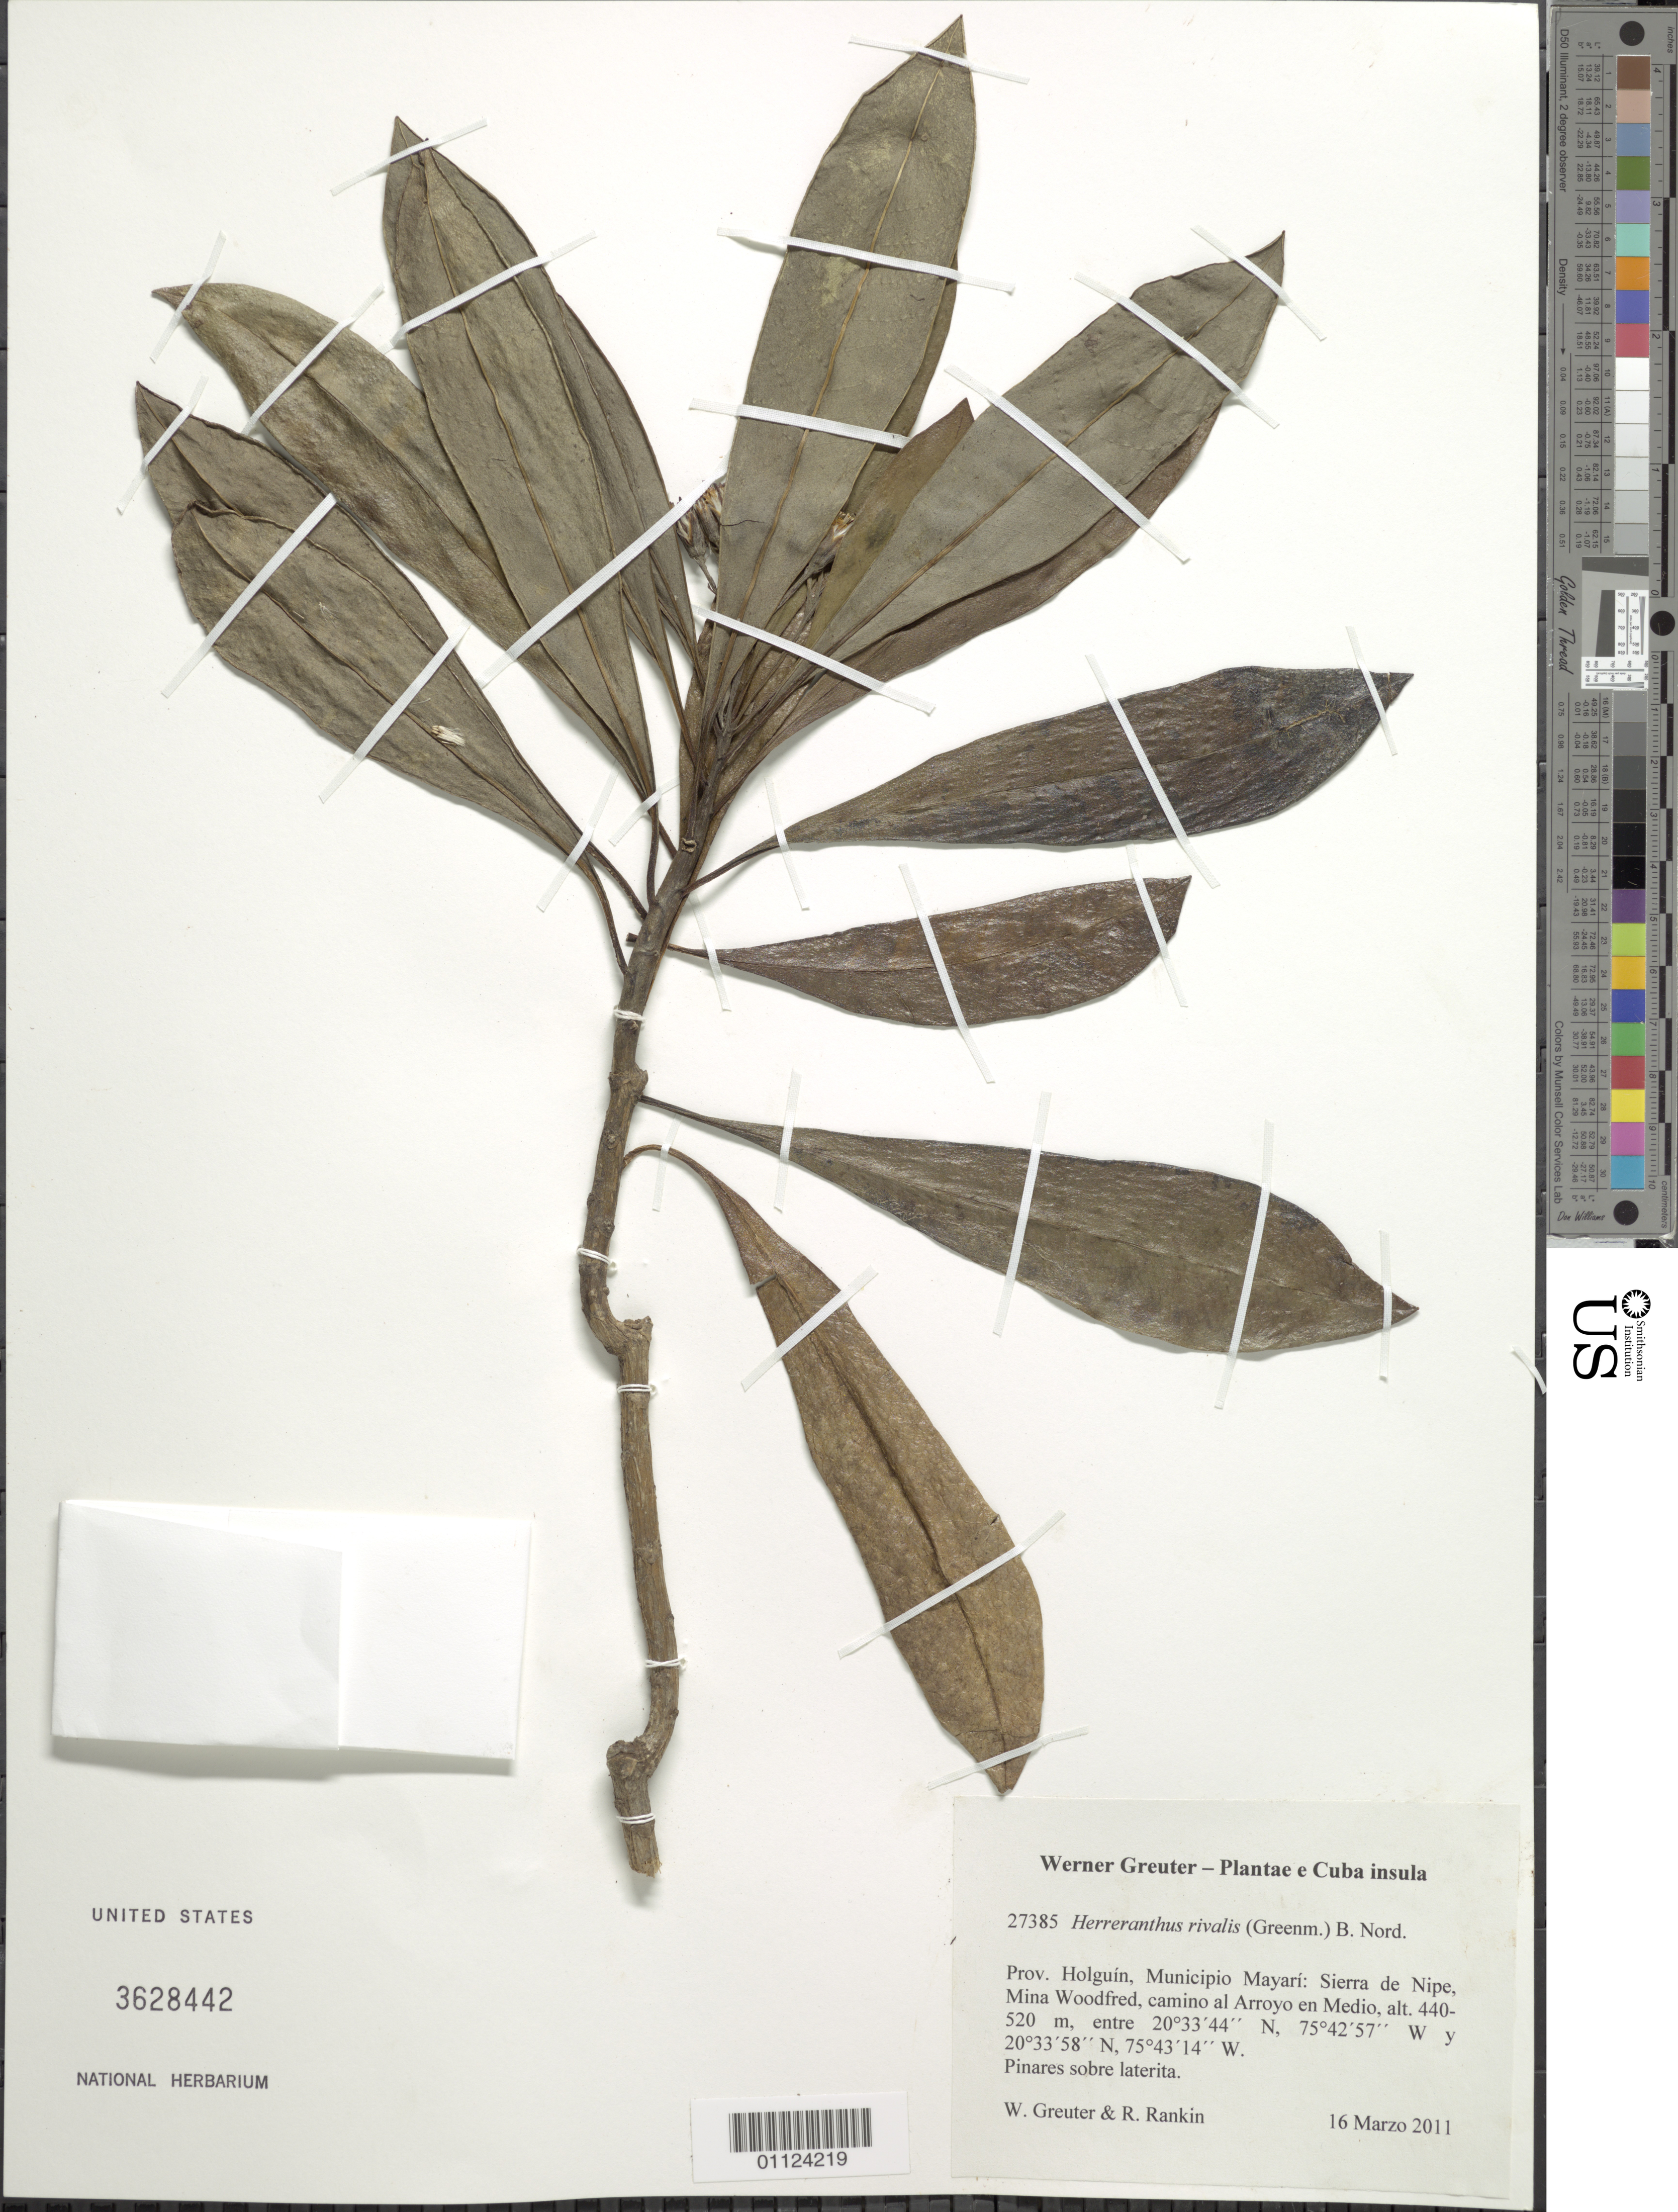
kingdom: Plantae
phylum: Tracheophyta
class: Magnoliopsida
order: Asterales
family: Asteraceae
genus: Herreranthus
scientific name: Herreranthus rivalis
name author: (Greenm.) B. Nord.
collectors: W. Greuter & R. Rankin Rodriguez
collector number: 27385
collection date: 2011-03-16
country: Cuba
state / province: Holguín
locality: Municipio Mayarí, Sierra de Nipe, Mina Woodfred, camino al Arroyo en Medio.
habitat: Pinares sobre laterita.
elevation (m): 440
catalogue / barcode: US 3628442